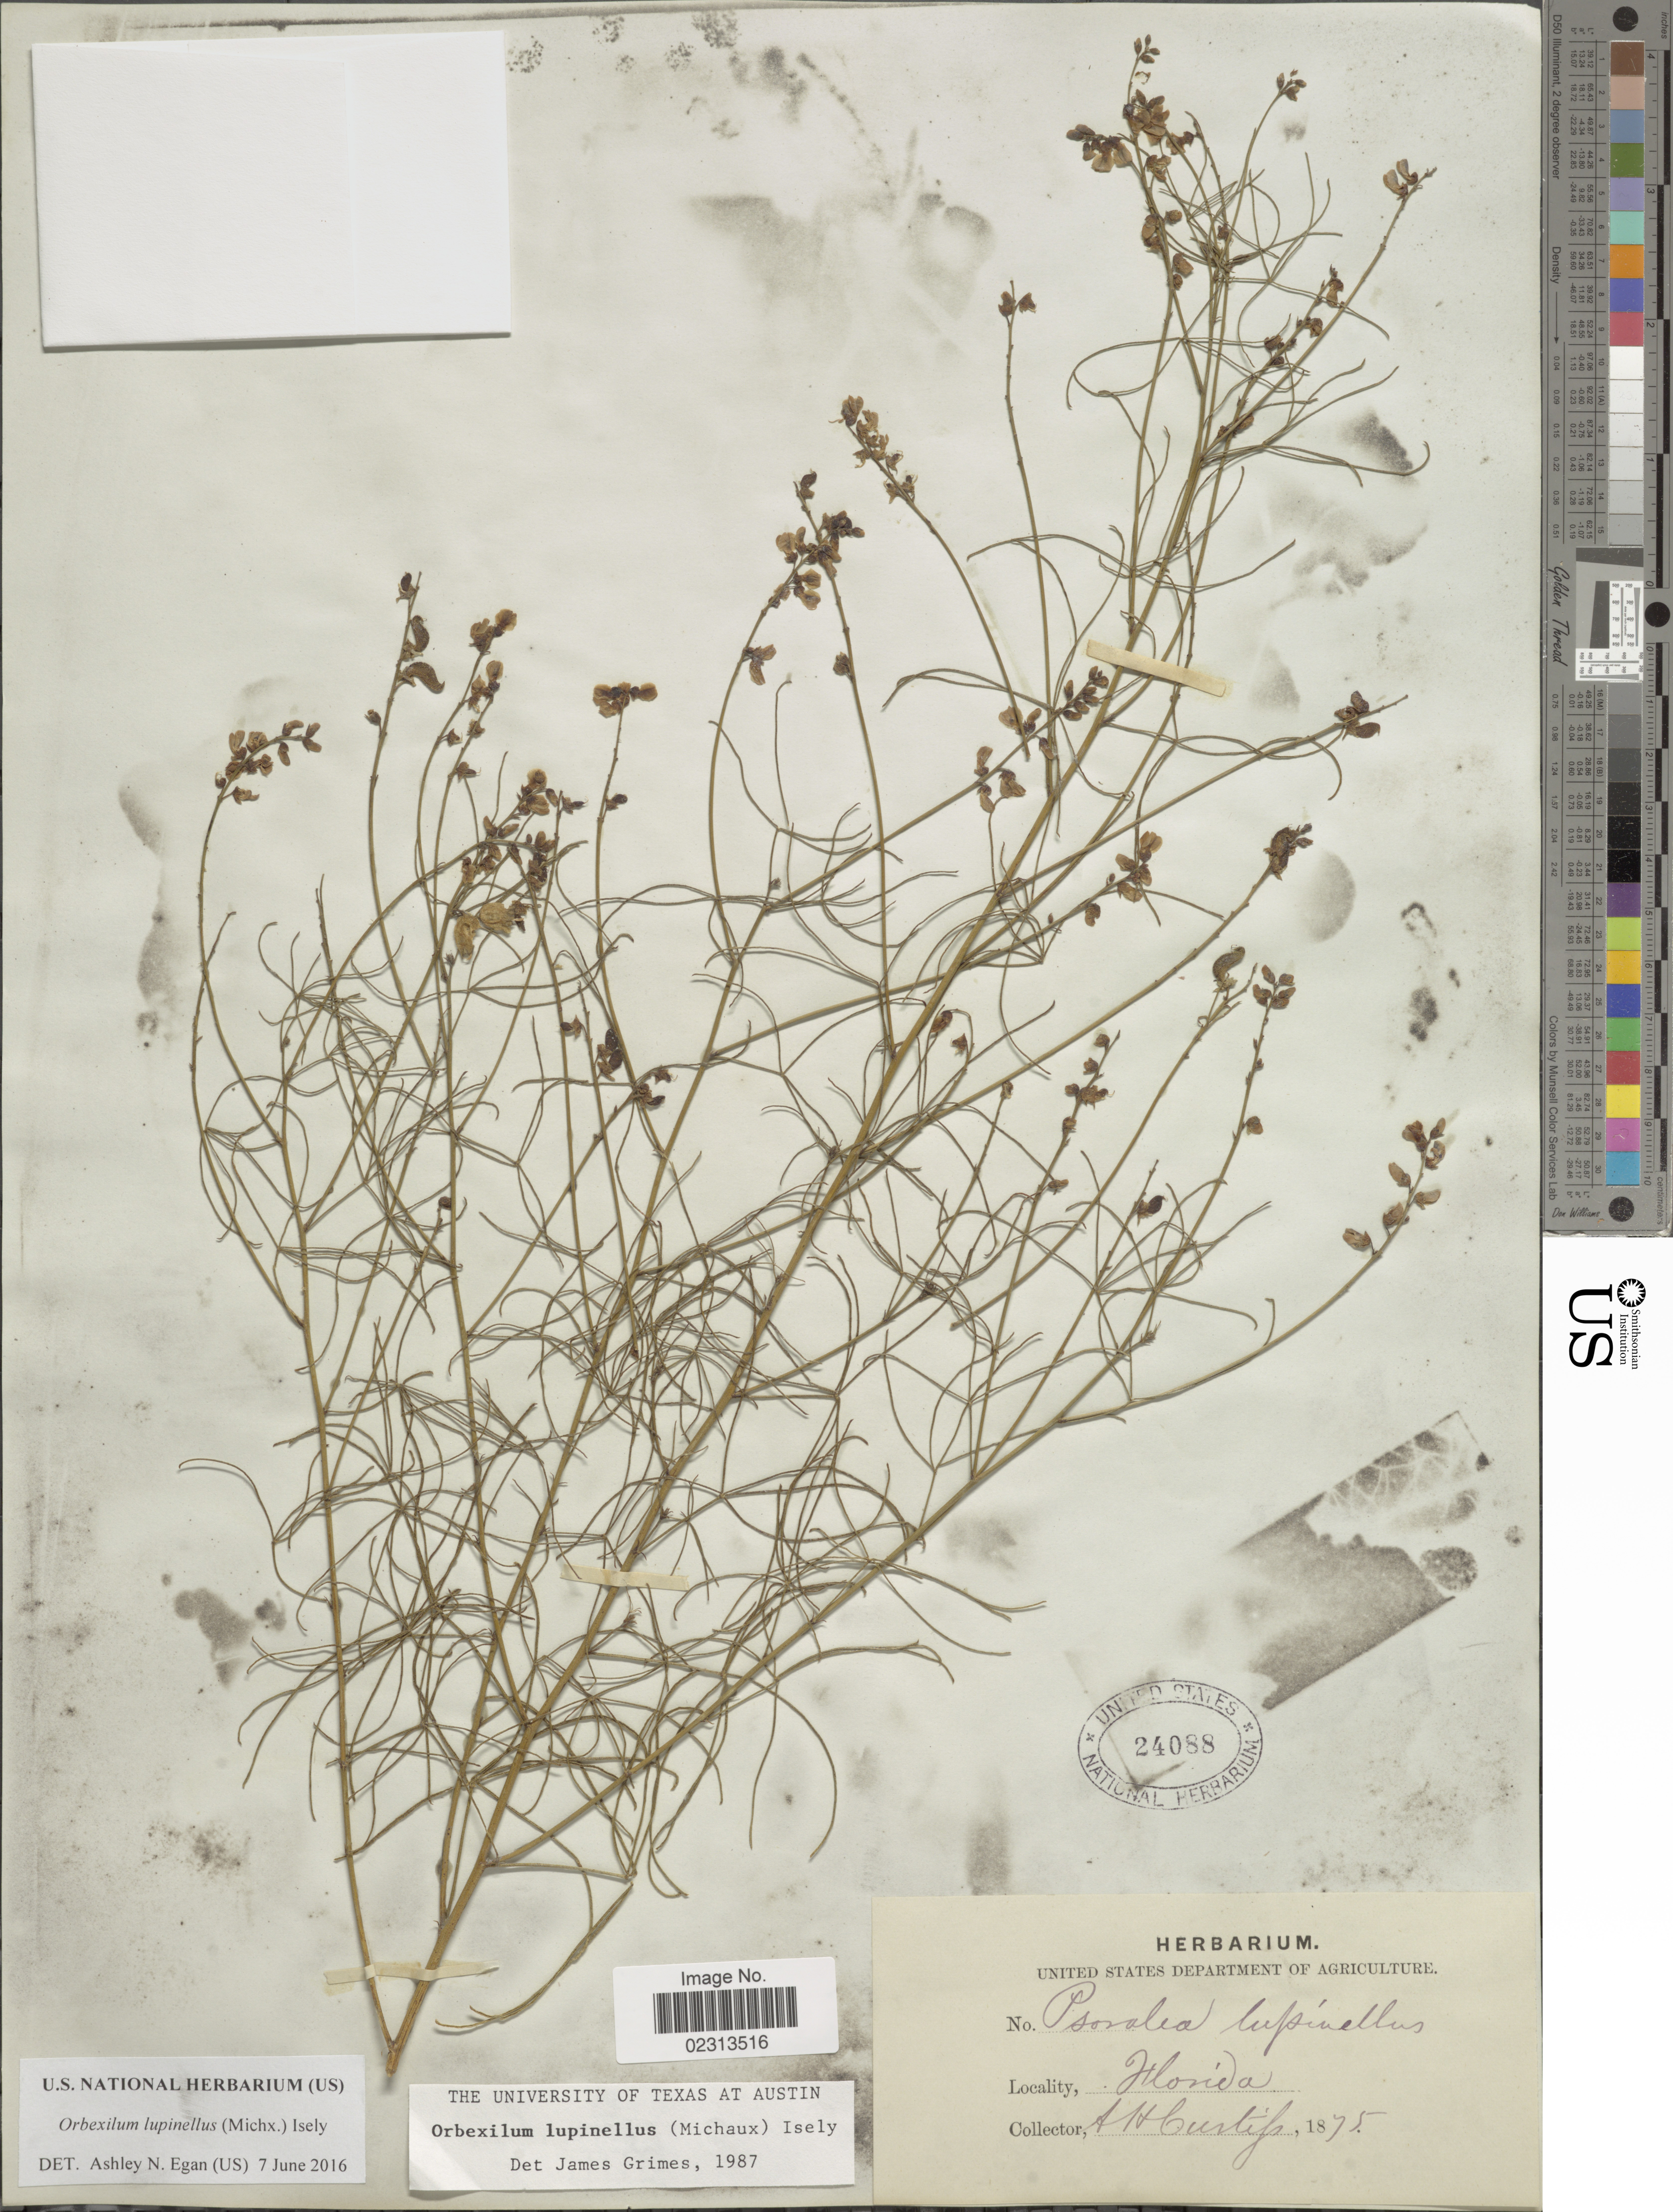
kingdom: Plantae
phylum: Tracheophyta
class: Magnoliopsida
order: Fabales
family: Fabaceae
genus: Orbexilum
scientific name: Orbexilum lupinellus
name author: (Michx.) Isley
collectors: A. Curtis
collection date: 1875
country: United States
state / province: Florida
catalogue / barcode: US 24088